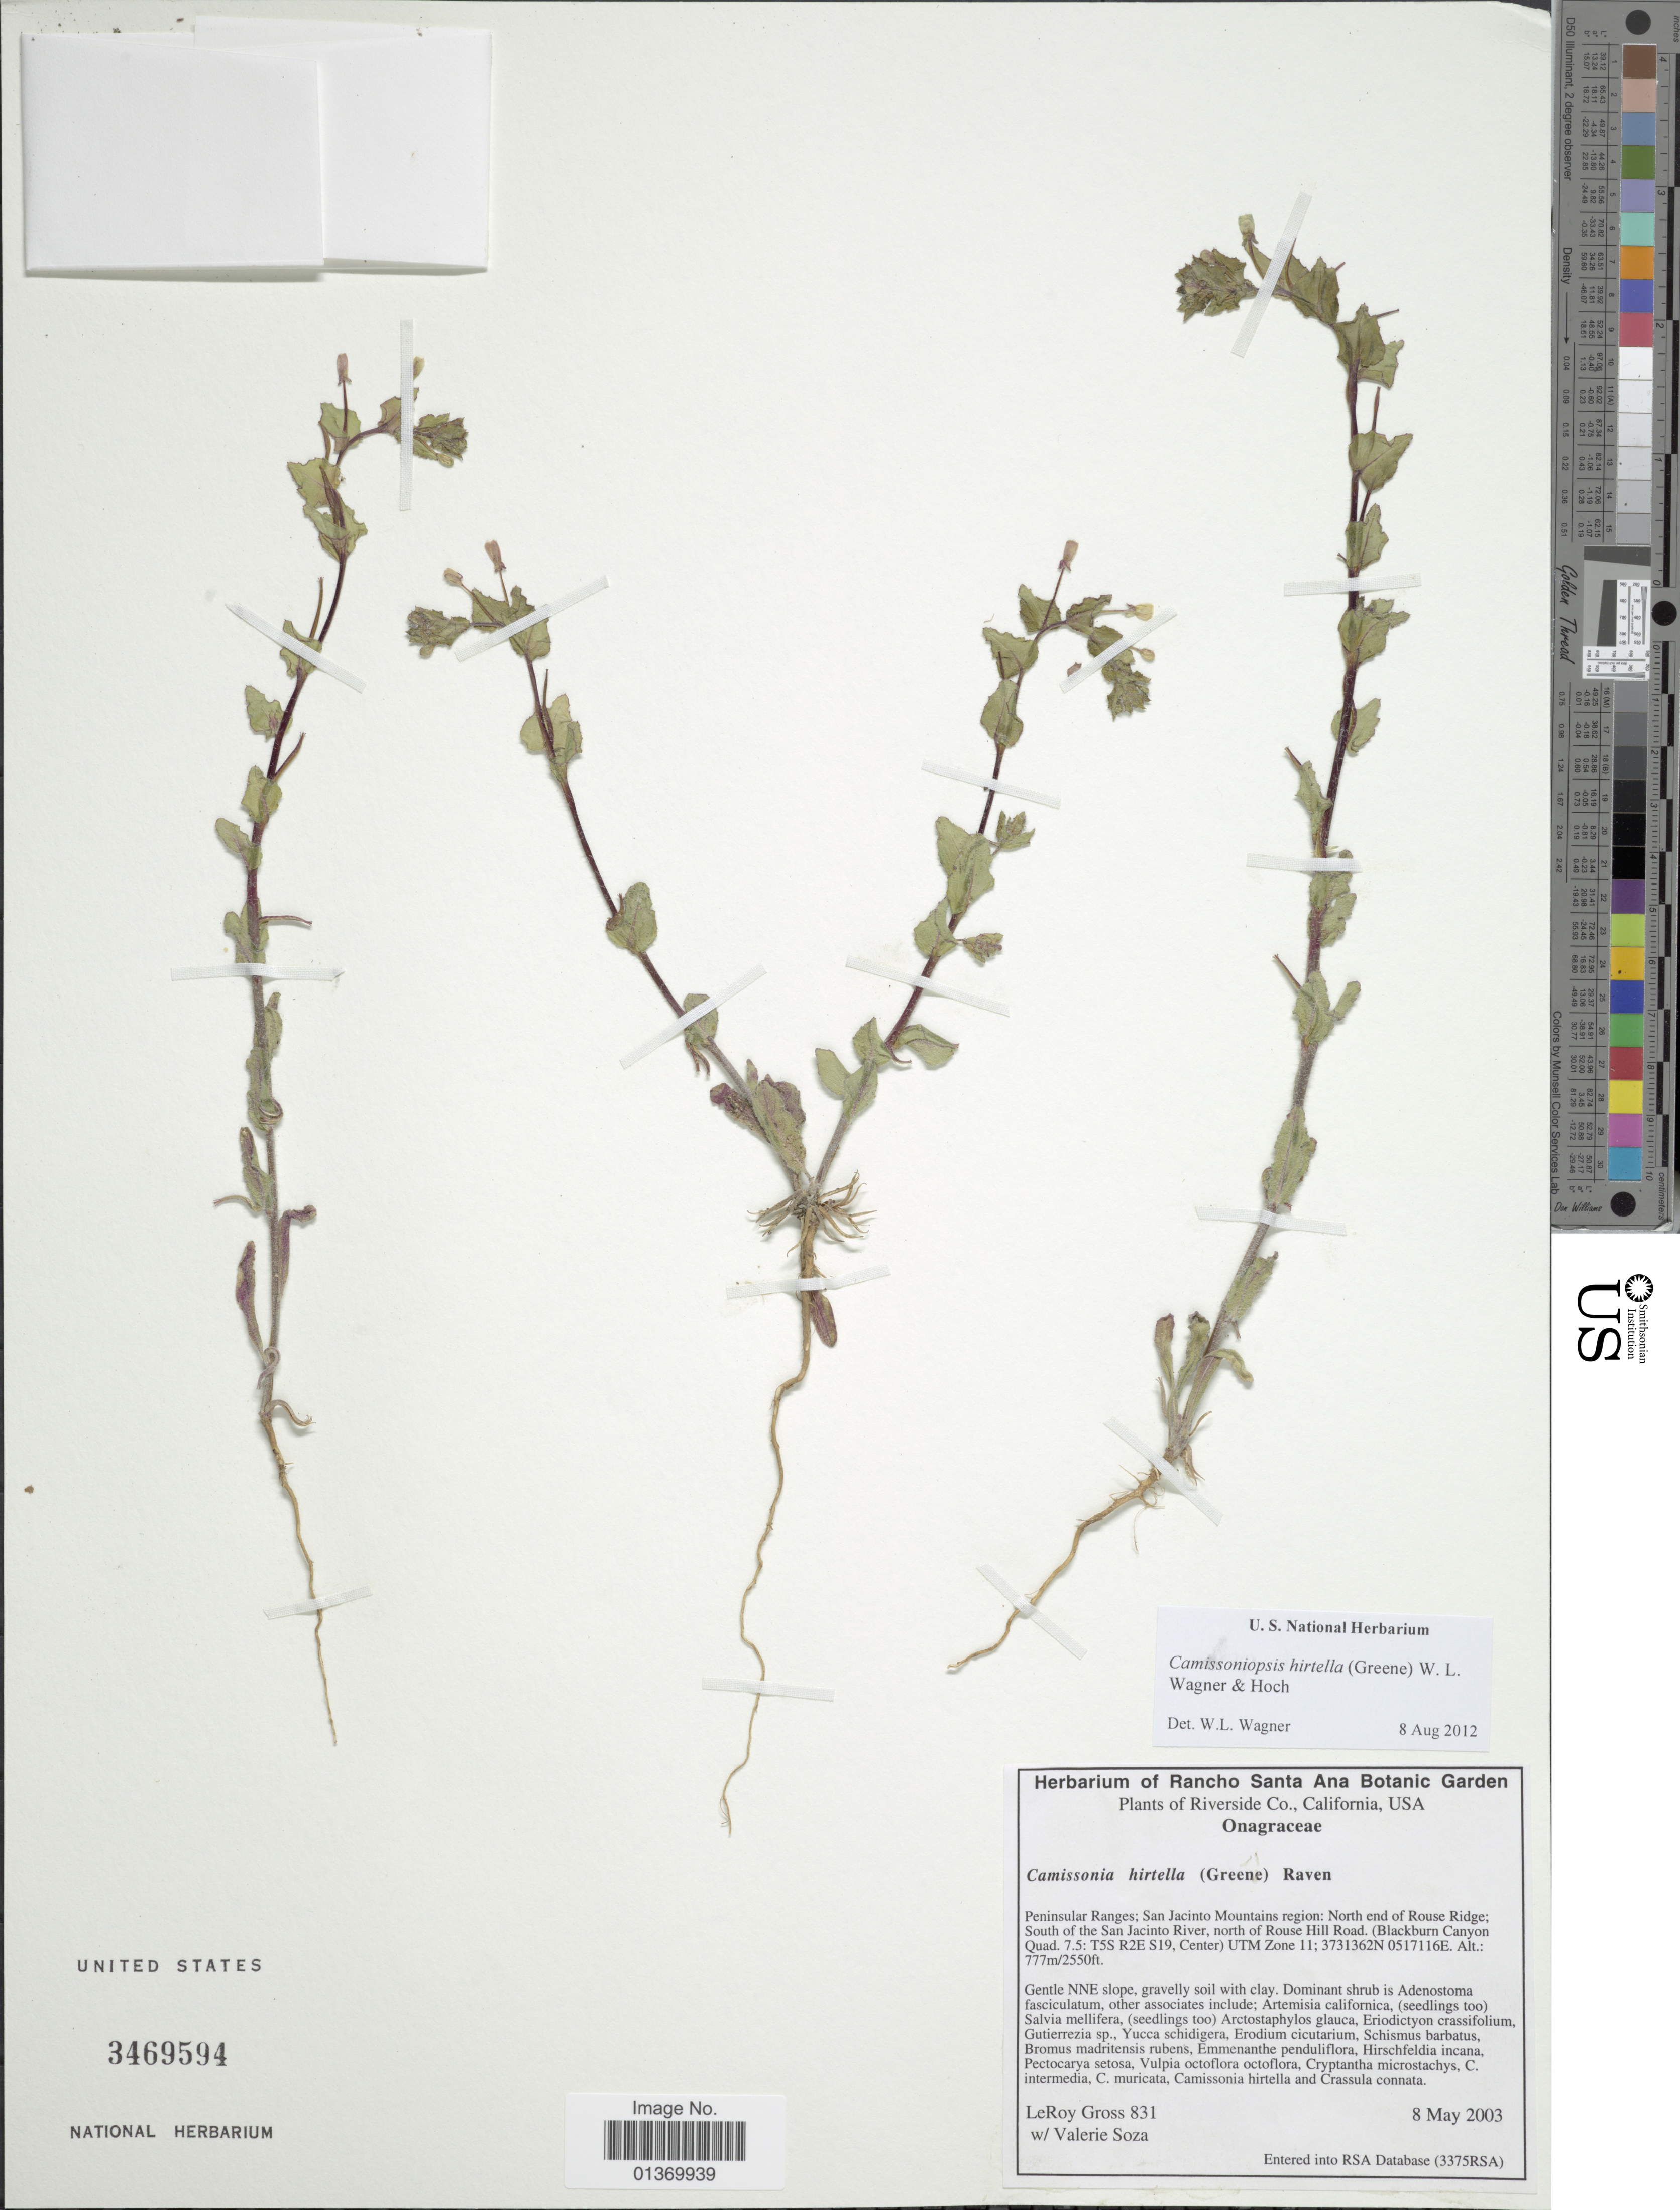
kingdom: Plantae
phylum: Tracheophyta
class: Magnoliopsida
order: Myrtales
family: Onagraceae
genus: Camissoniopsis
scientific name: Camissoniopsis hirtella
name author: (Greene) W.L. Wagner & Hoch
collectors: L. Gross & V. Soza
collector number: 831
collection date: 2003-05-08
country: United States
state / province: California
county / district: Riverside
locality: Riverside Co., Peninsular Ranges: San Jacinto Mountains region: North end of Rouse Ridge; South of the San Jacinto River, north of Rouse Hill Road (Blackburn Canyon Quad. 7.5: T5S R2E S19, Center) UTM Zone 11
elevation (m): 777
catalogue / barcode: US 3469594